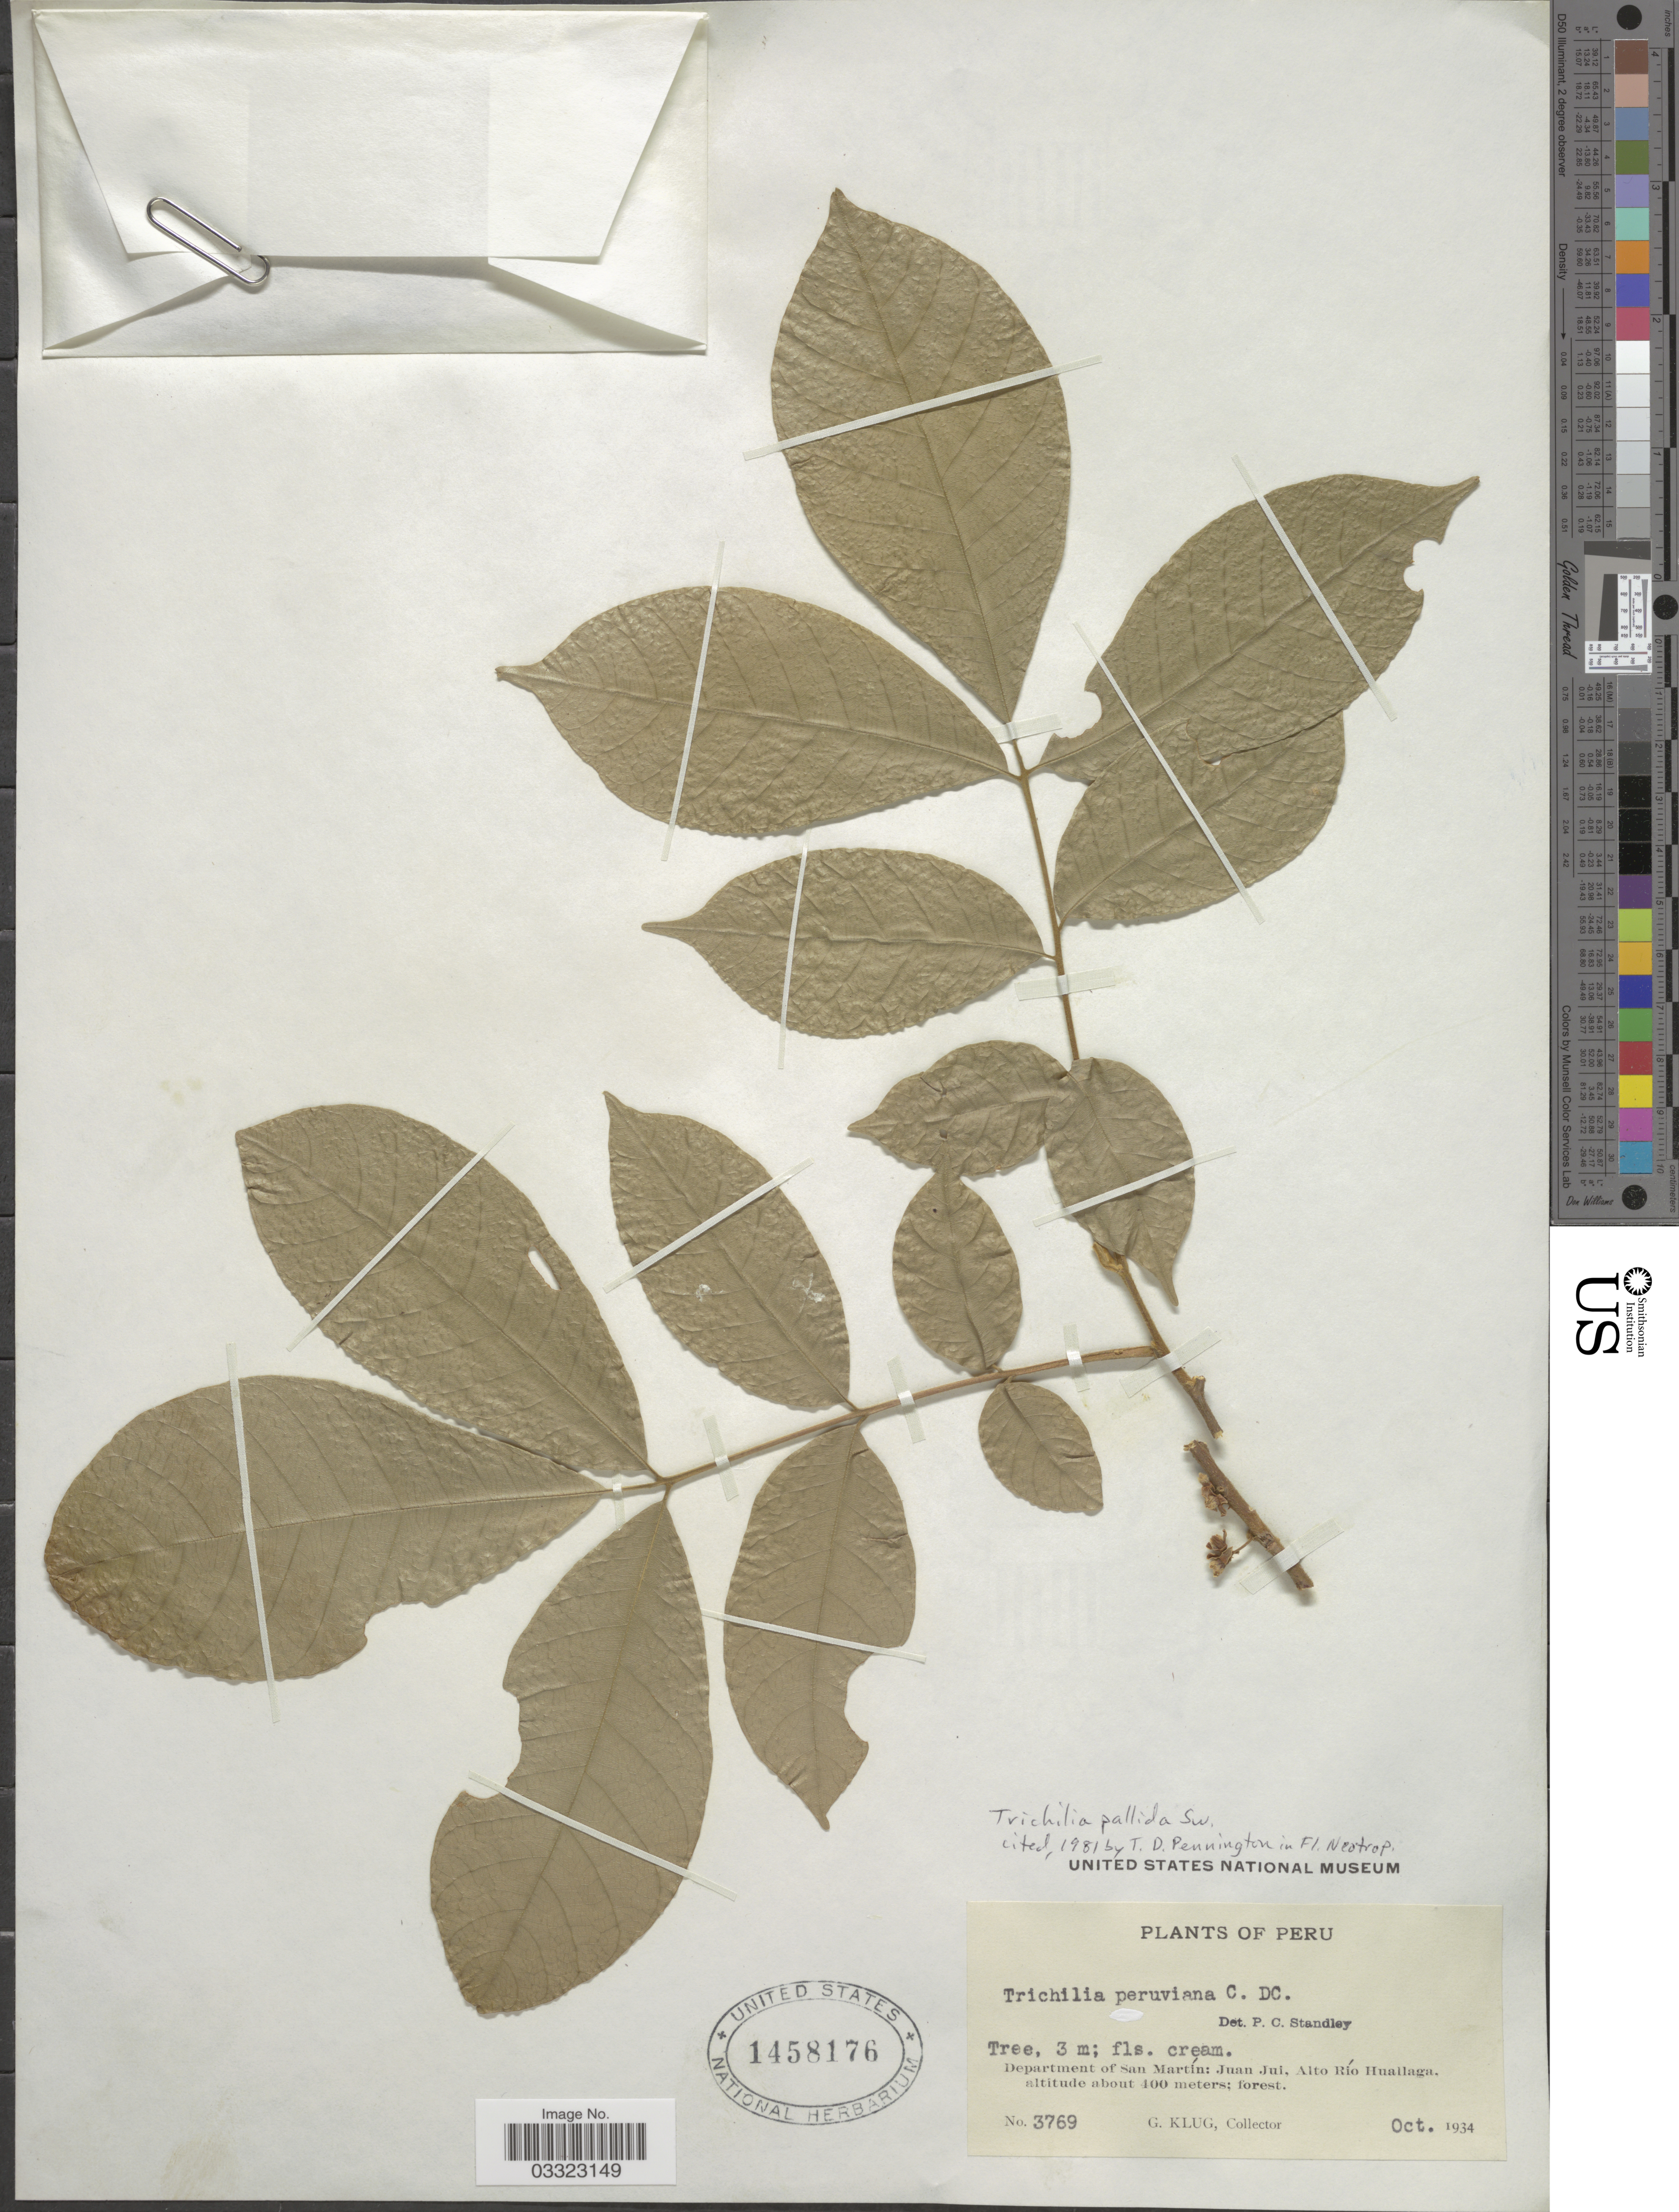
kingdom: Plantae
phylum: Tracheophyta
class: Magnoliopsida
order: Sapindales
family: Meliaceae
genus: Trichilia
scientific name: Trichilia pallida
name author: Sw.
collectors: G. Klug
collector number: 3769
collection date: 1934-10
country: Peru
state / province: San Martín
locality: Department of San Martín: Juan Jui, Alto Río Huallaga.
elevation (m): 400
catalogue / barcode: US 1458176